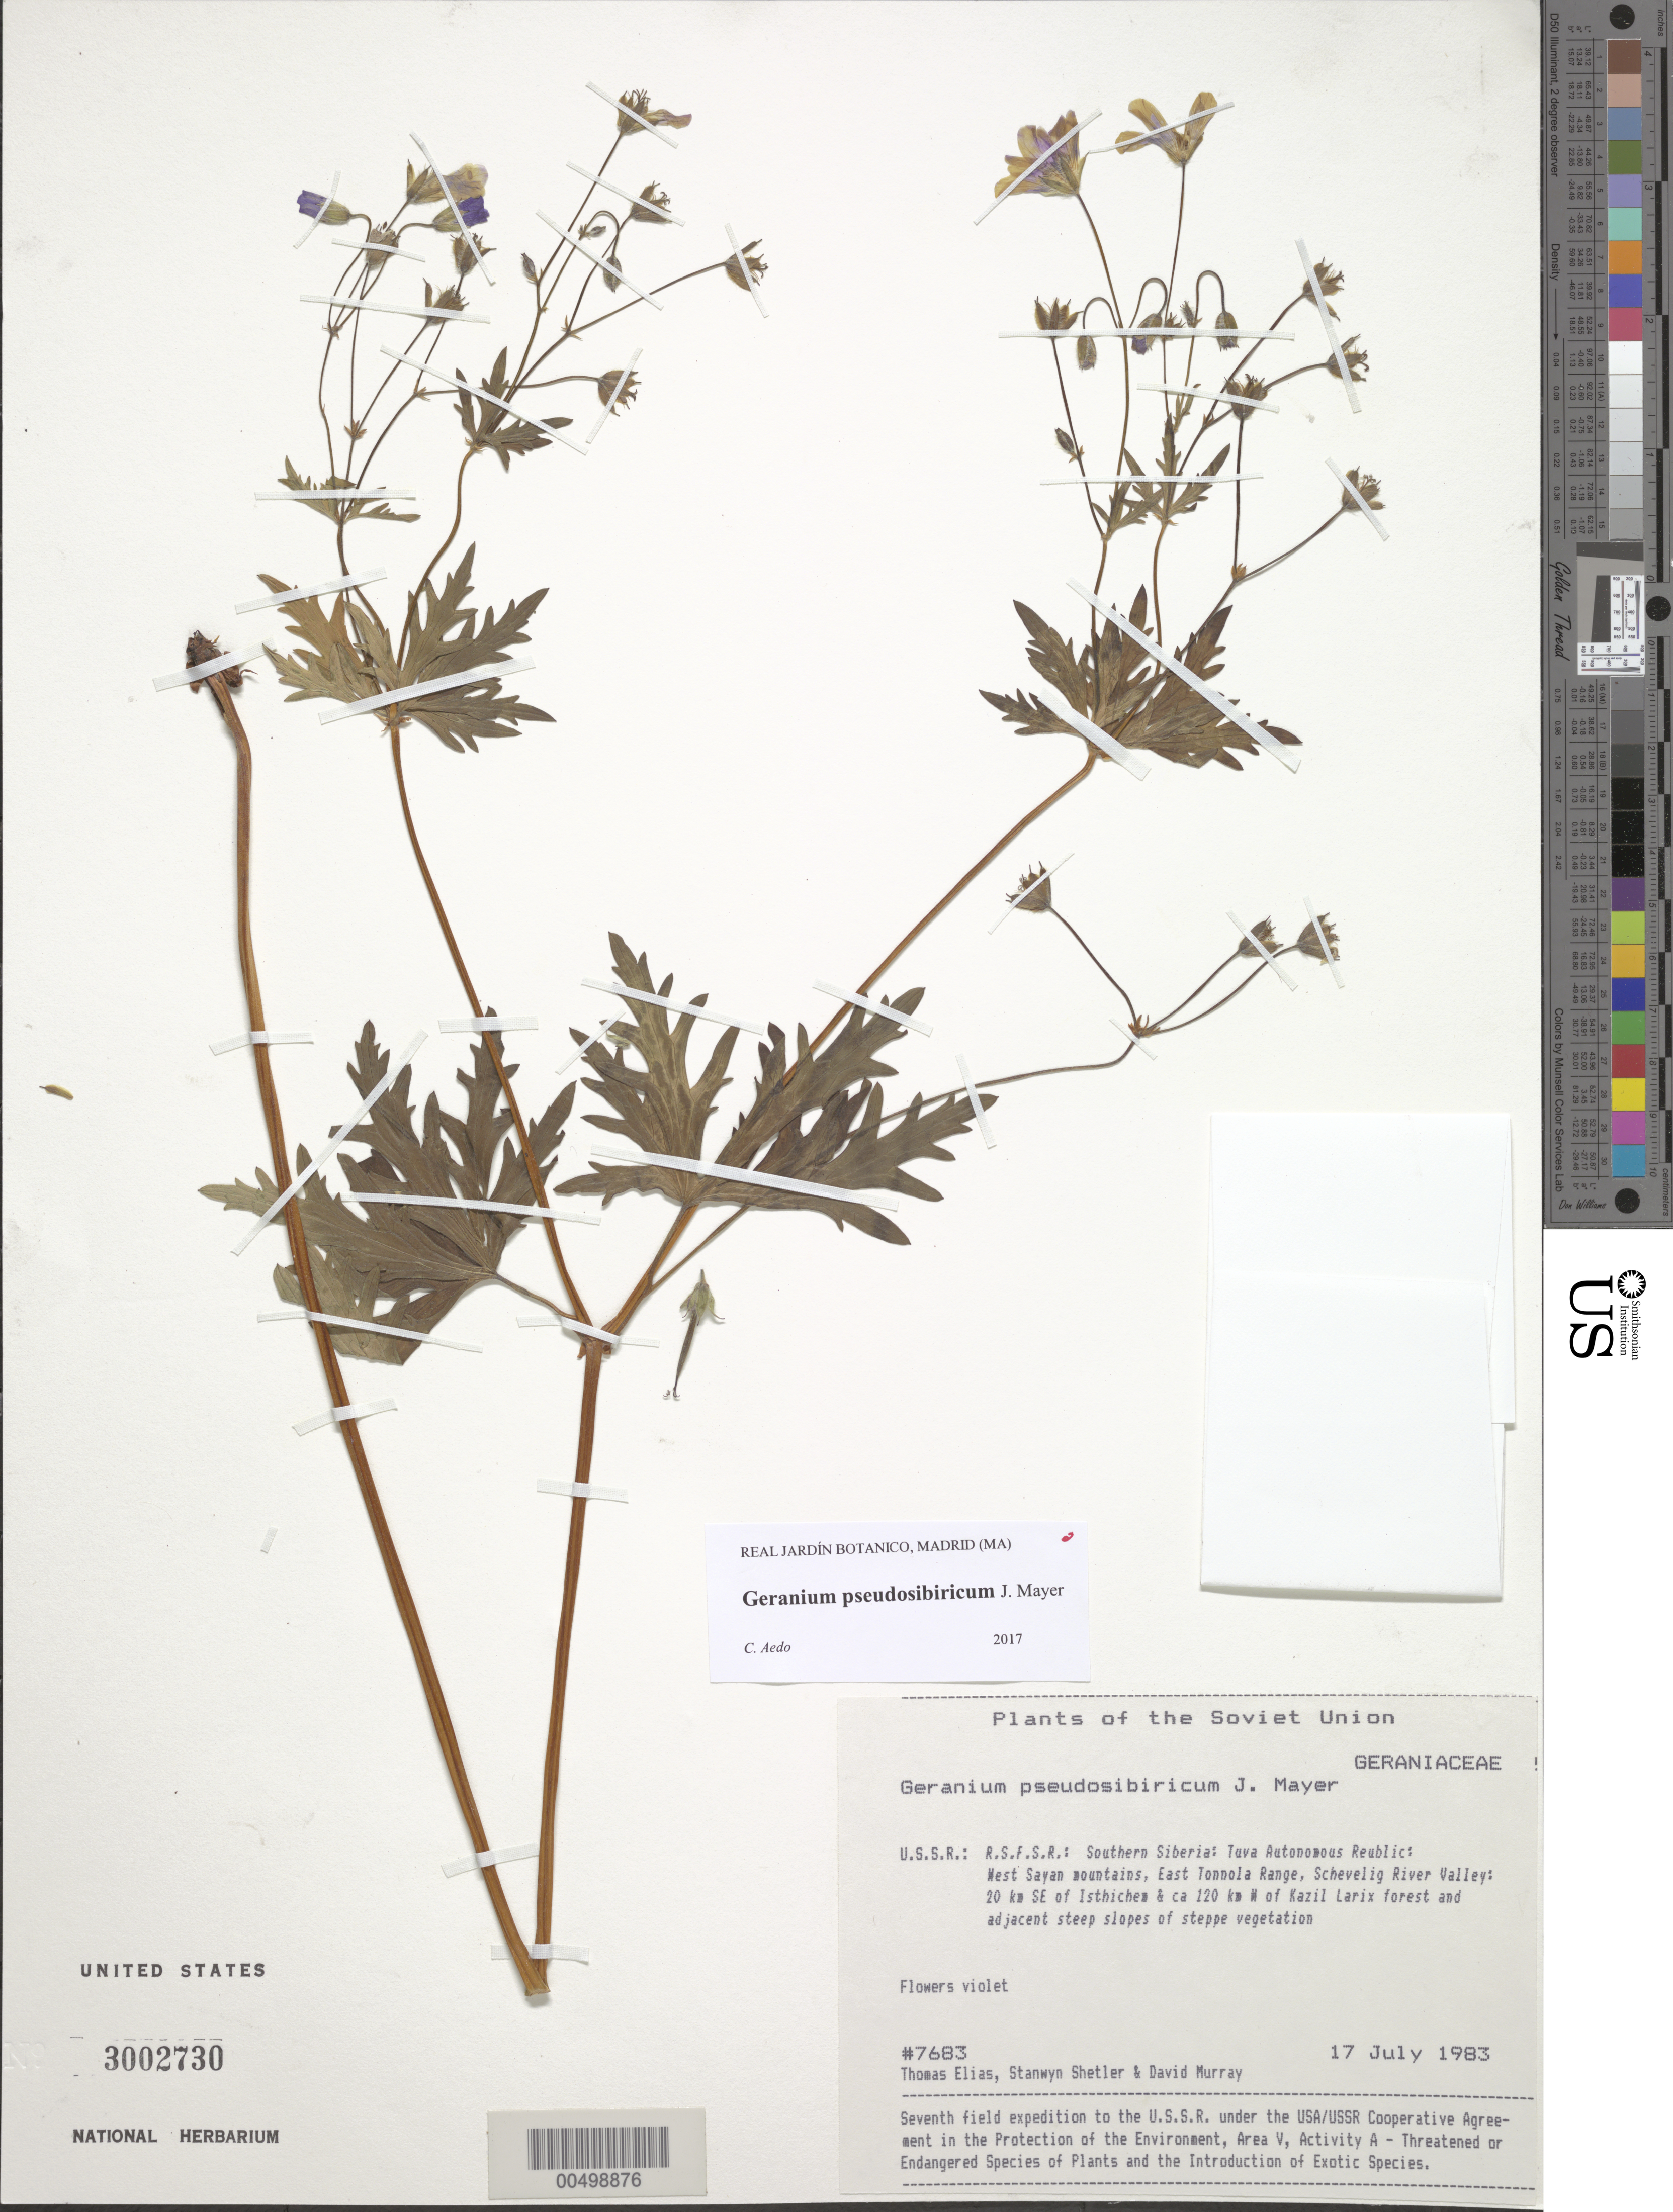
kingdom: Plantae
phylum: Tracheophyta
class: Magnoliopsida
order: Geraniales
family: Geraniaceae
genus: Geranium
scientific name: Geranium pseudosibiricum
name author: J. Mayer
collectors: T. Elias, S. Shetler & D. F. Murray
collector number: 7683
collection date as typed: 17 Jul 1983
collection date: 1983-07-17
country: Russian Federation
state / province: Tuva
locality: West Sayan Mountains, East Tonnola [Tannu-Ola] Range, Schevelig River Valley, 20 km SE of Isthichem [Ishti-Khem], *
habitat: Larix forest and adjacent steep slopes of steppe vegetation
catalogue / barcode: US 3002730